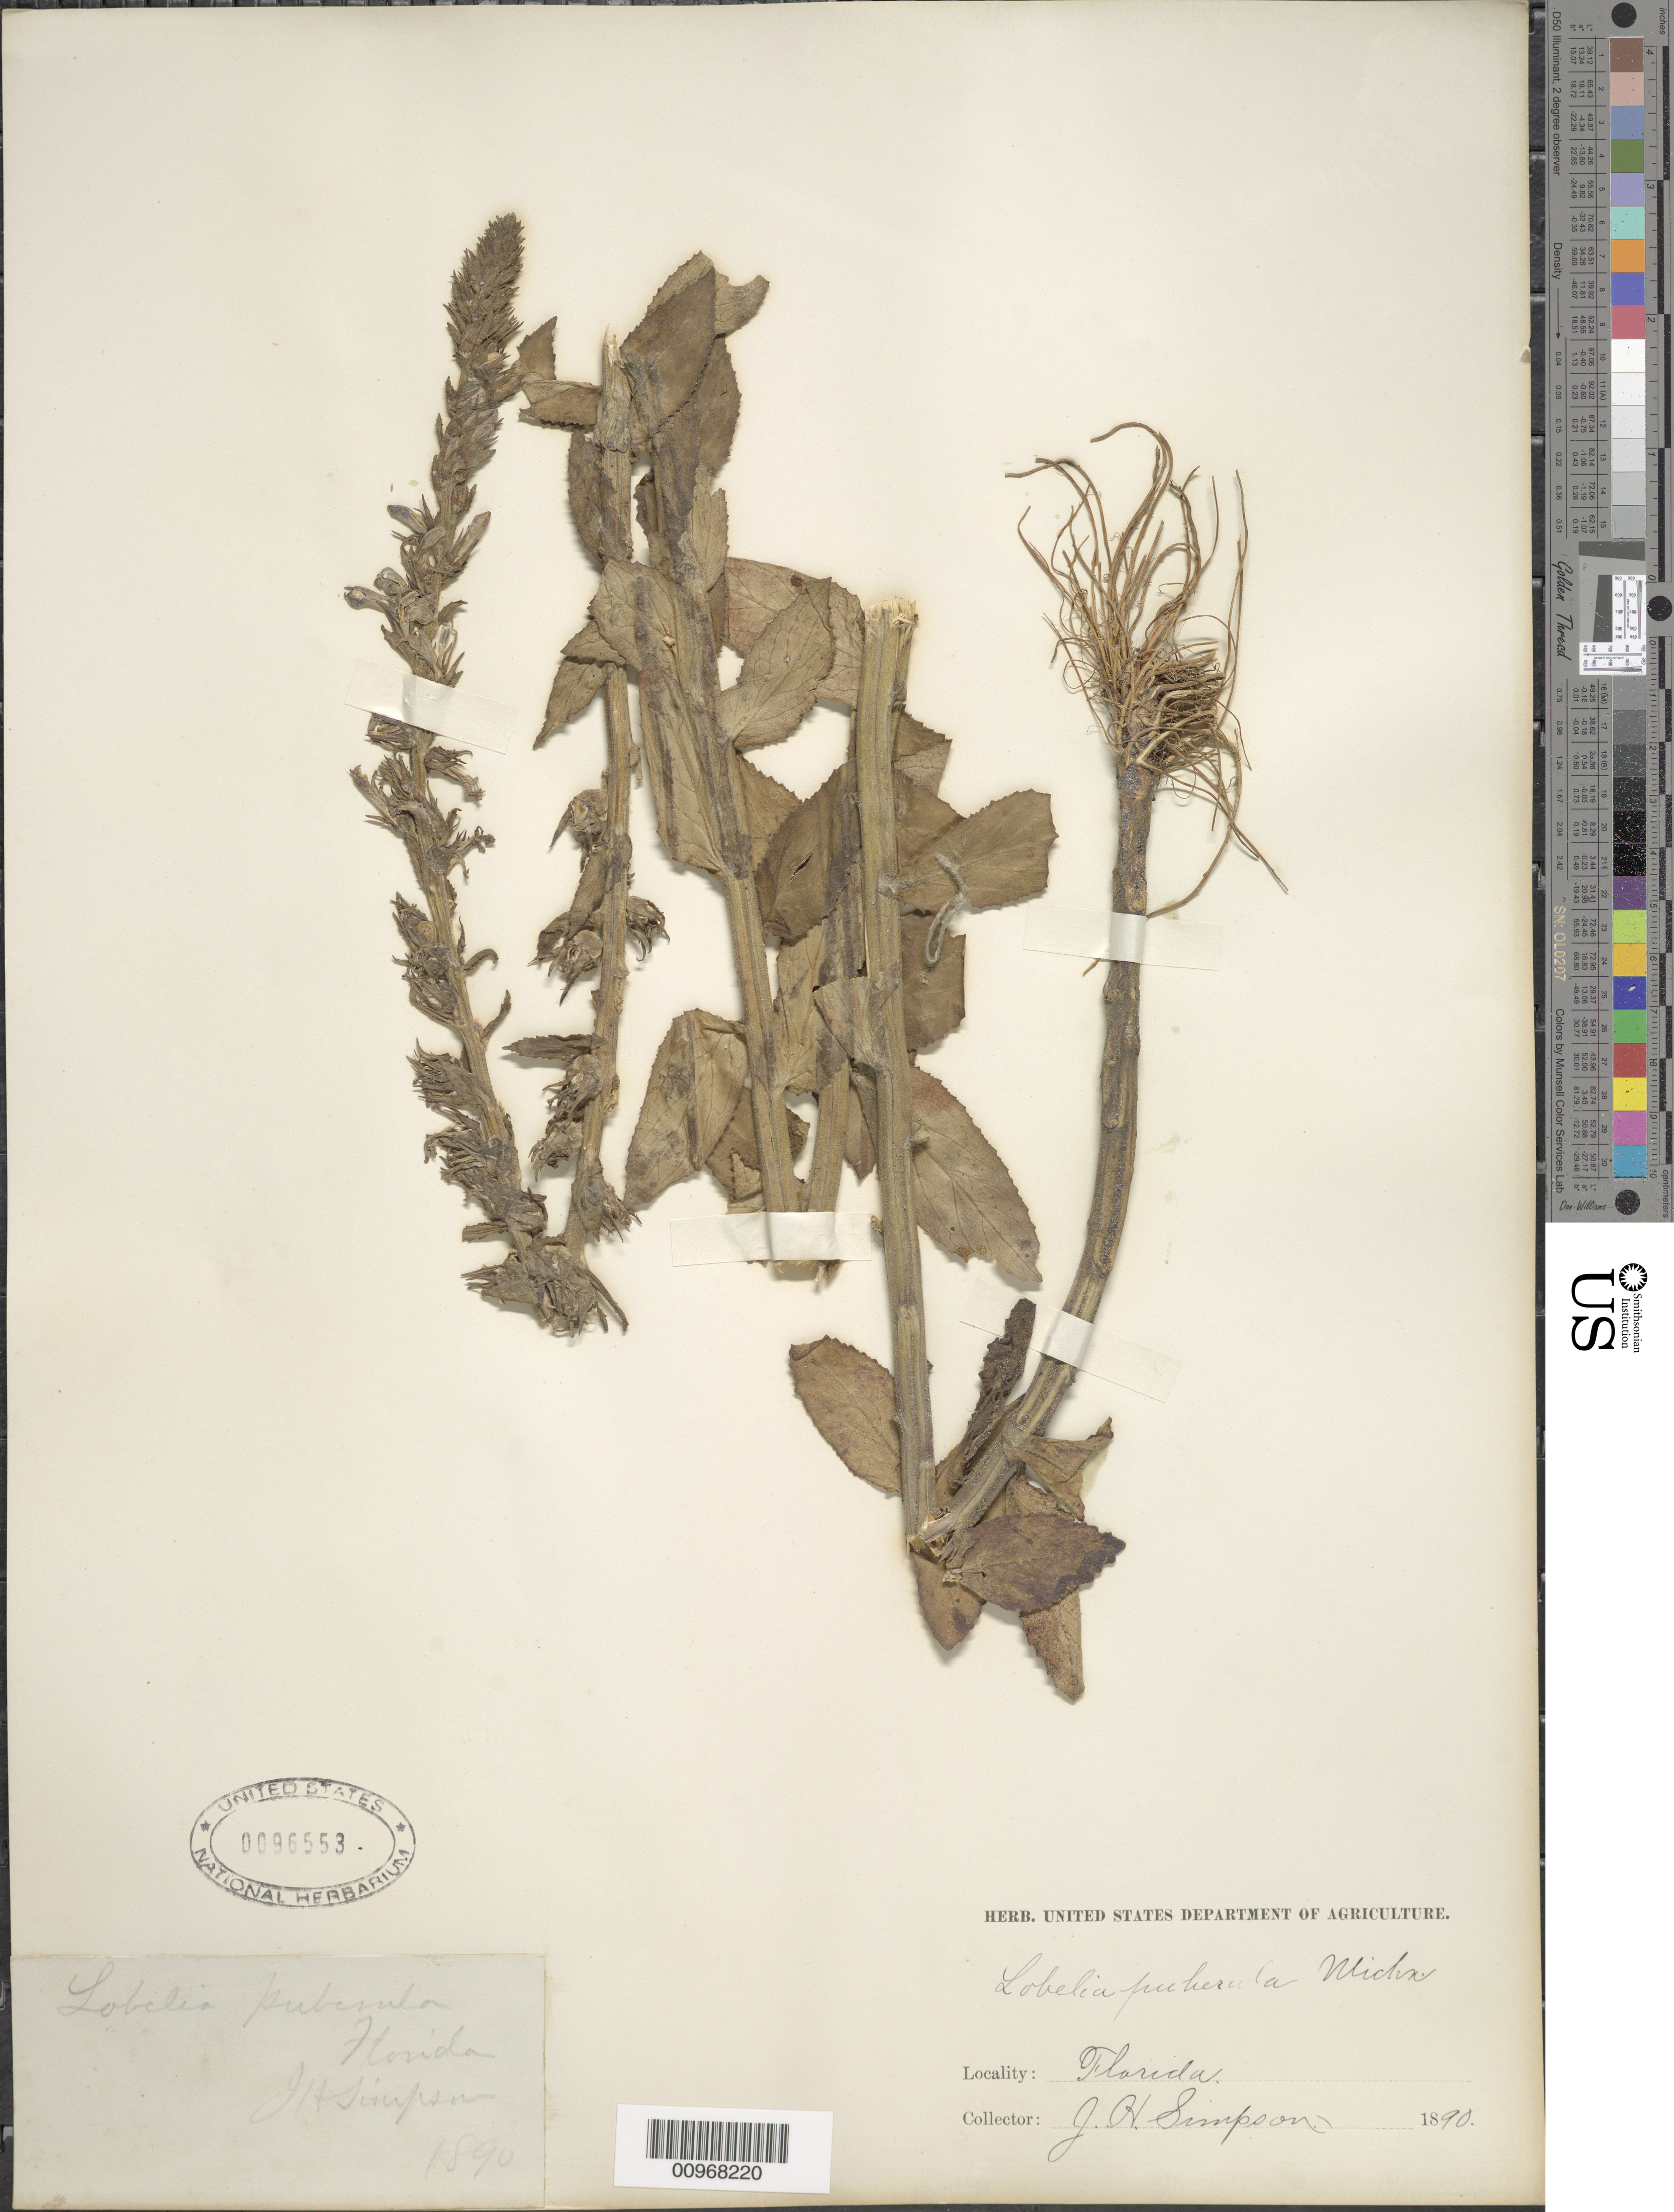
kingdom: Plantae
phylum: Tracheophyta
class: Magnoliopsida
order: Asterales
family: Campanulaceae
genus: Lobelia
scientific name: Lobelia puberula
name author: Michx.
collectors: J. H. Simpson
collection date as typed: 1890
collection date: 1890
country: United States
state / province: Florida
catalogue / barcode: US 96553